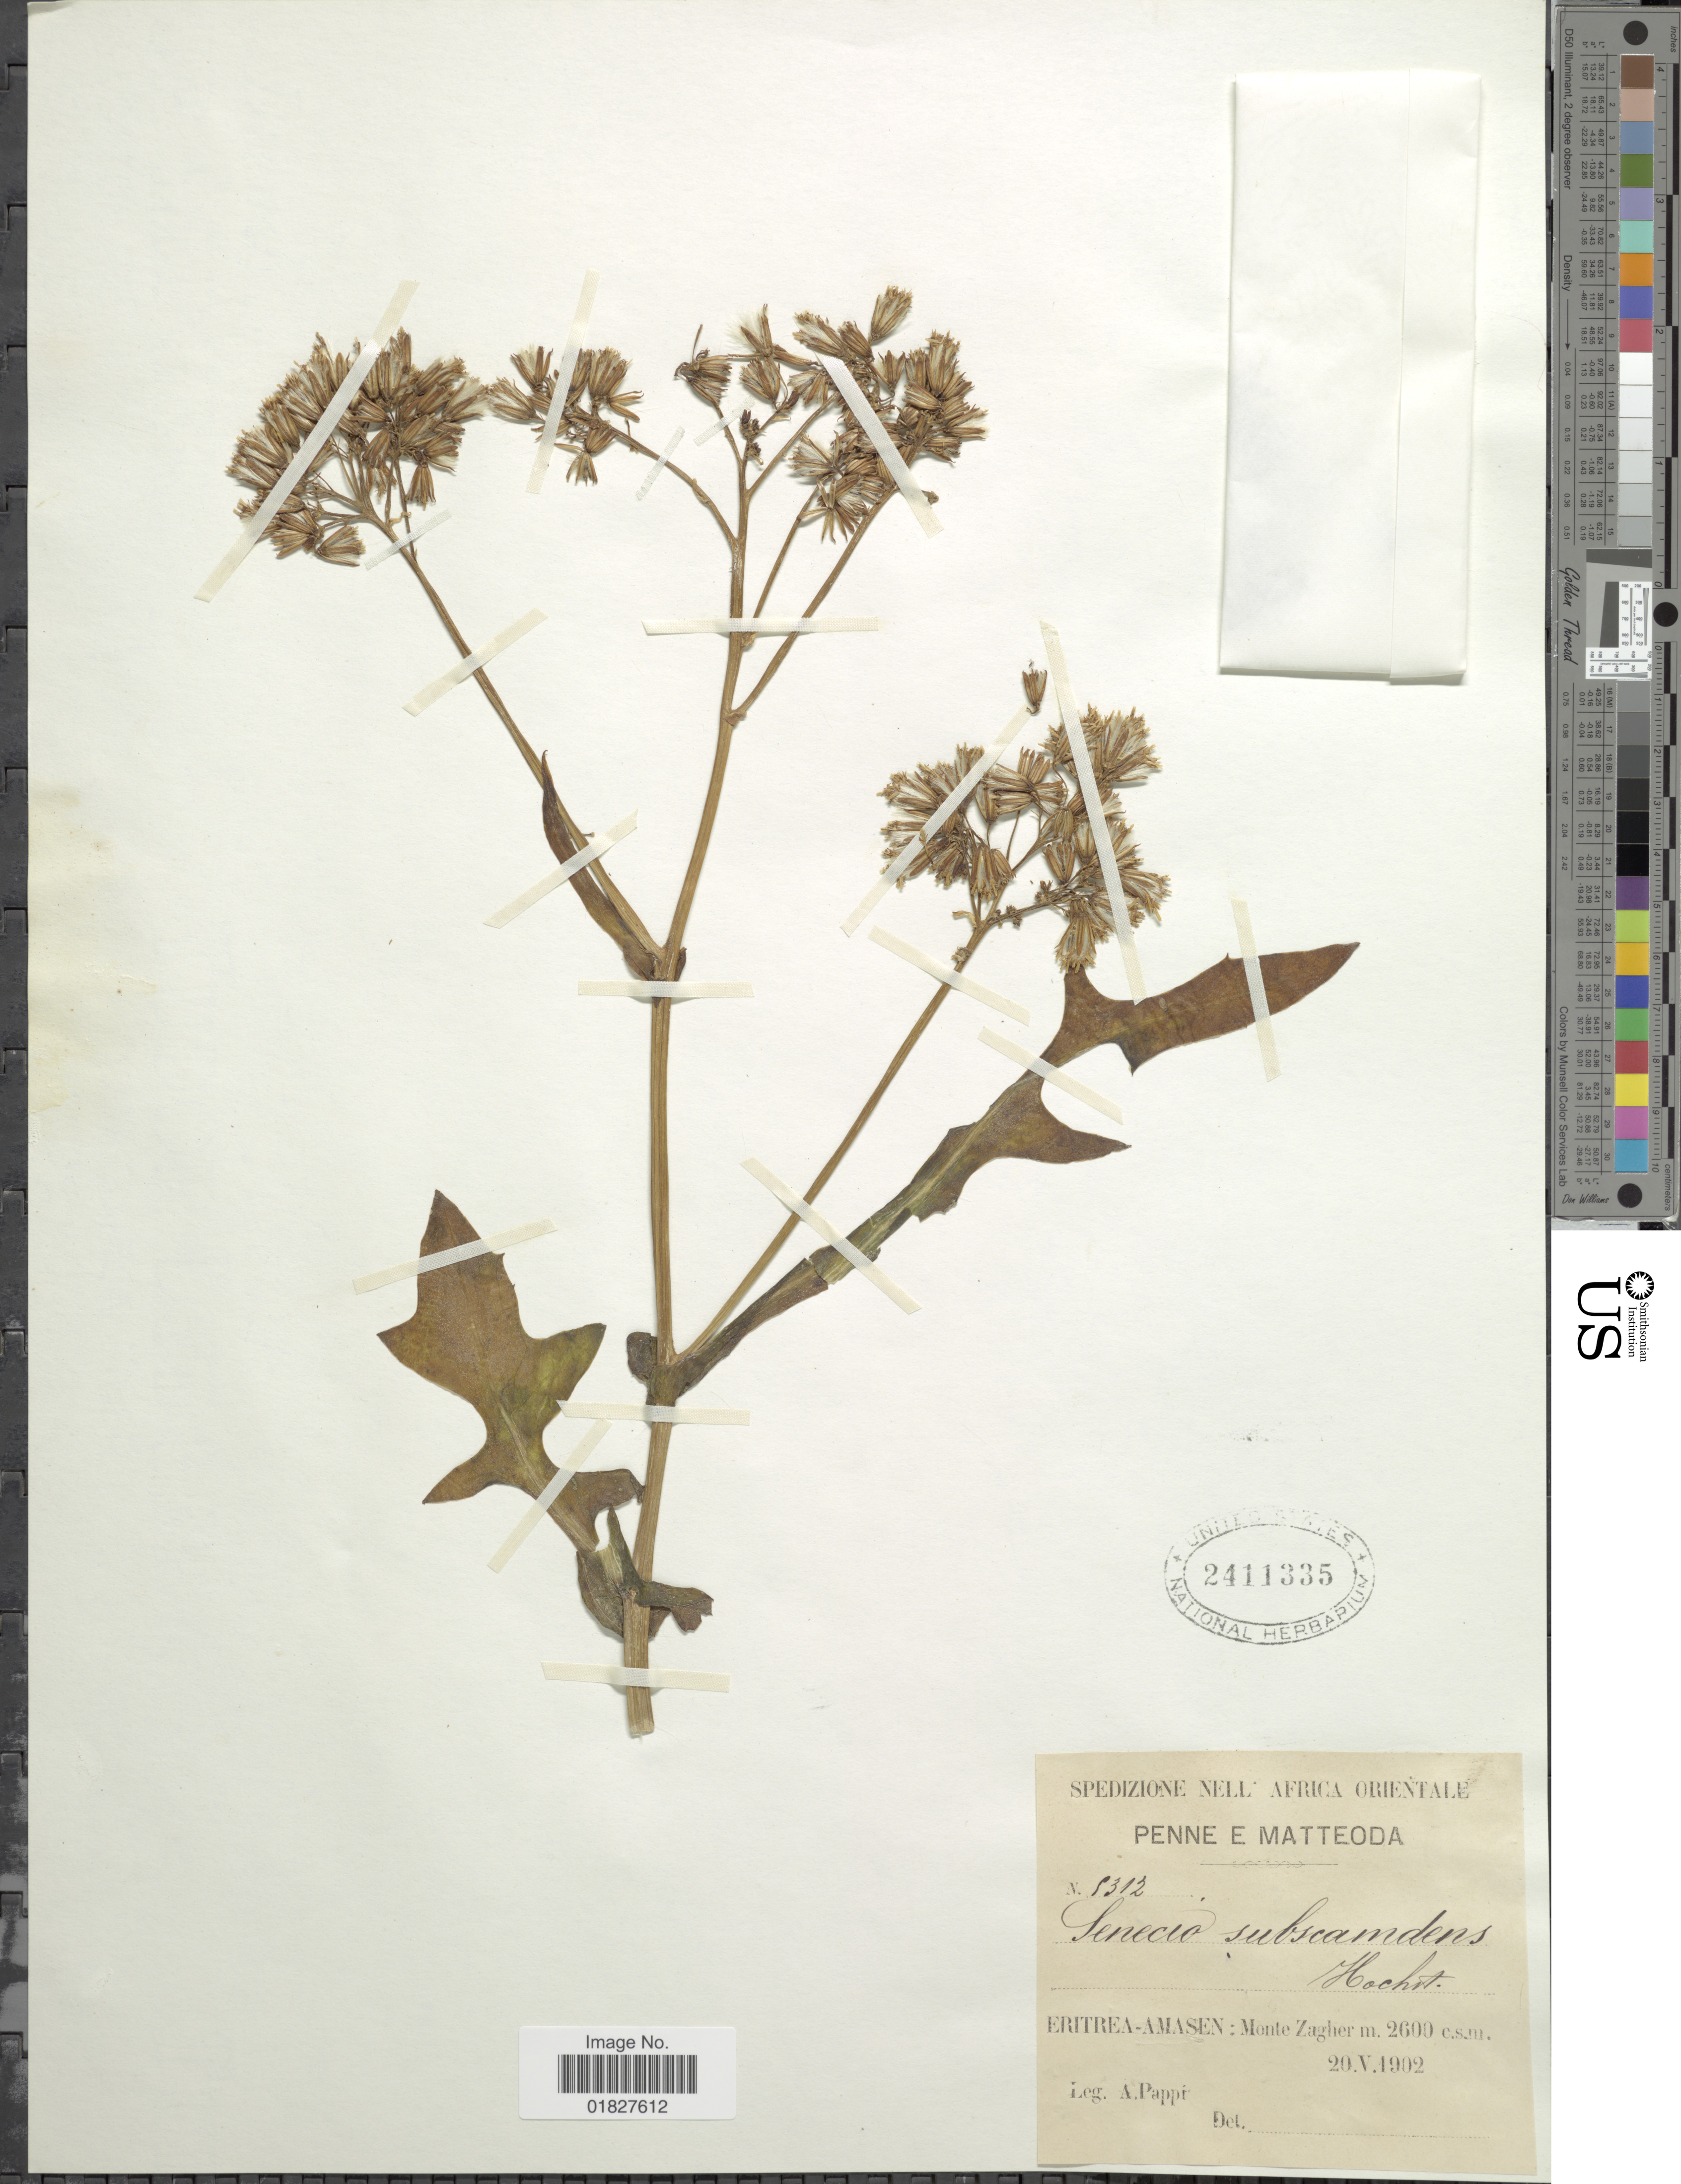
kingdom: Plantae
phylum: Tracheophyta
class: Magnoliopsida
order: Asterales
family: Asteraceae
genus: Solanecio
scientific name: Solanecio angulatus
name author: (Vahl) C. Jeffrey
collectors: A. Pappi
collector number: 1312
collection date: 1902-05-20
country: Eritrea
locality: Eritrea-Amasen, Monte Zagher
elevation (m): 2600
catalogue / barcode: US 2411335